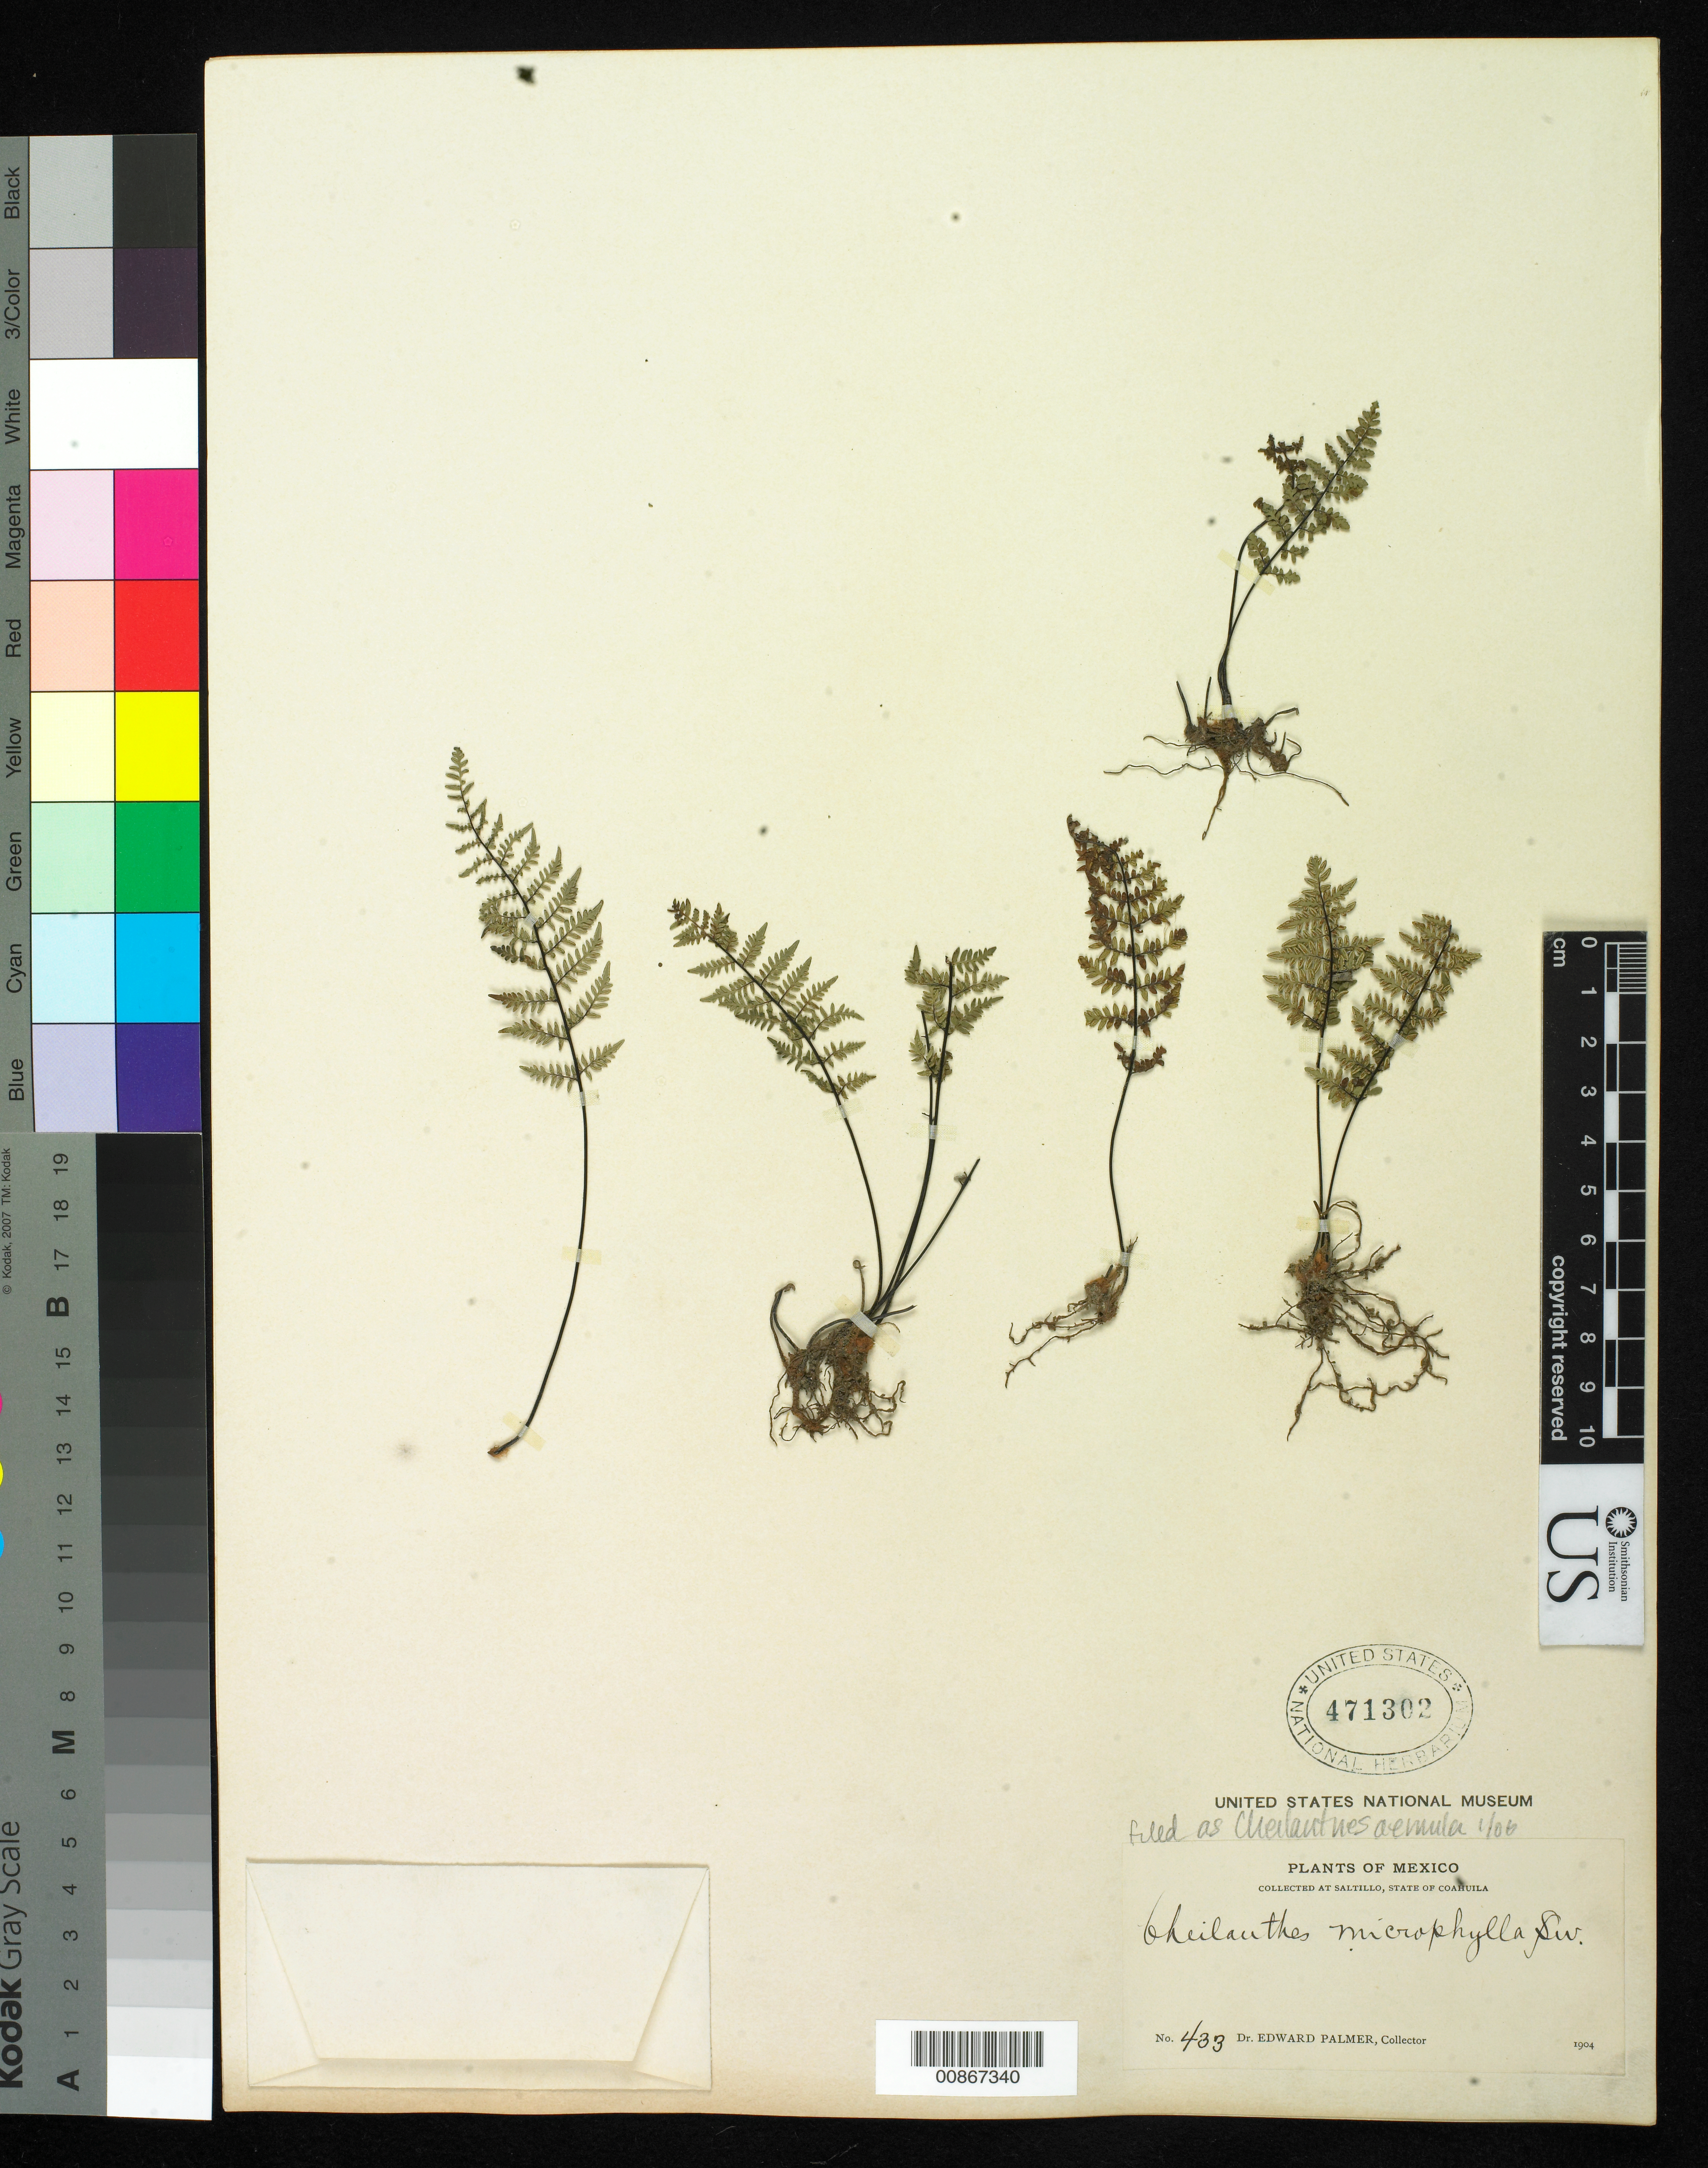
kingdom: Plantae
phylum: Tracheophyta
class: Polypodiopsida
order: Polypodiales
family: Pteridaceae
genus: Myriopteris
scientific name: Myriopteris aemula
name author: (Maxon) Grusz & Windham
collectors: E. Palmer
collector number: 433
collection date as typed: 1904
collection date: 1904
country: Mexico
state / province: Coahuila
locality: Saltillo, Coahuila.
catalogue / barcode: US 471302